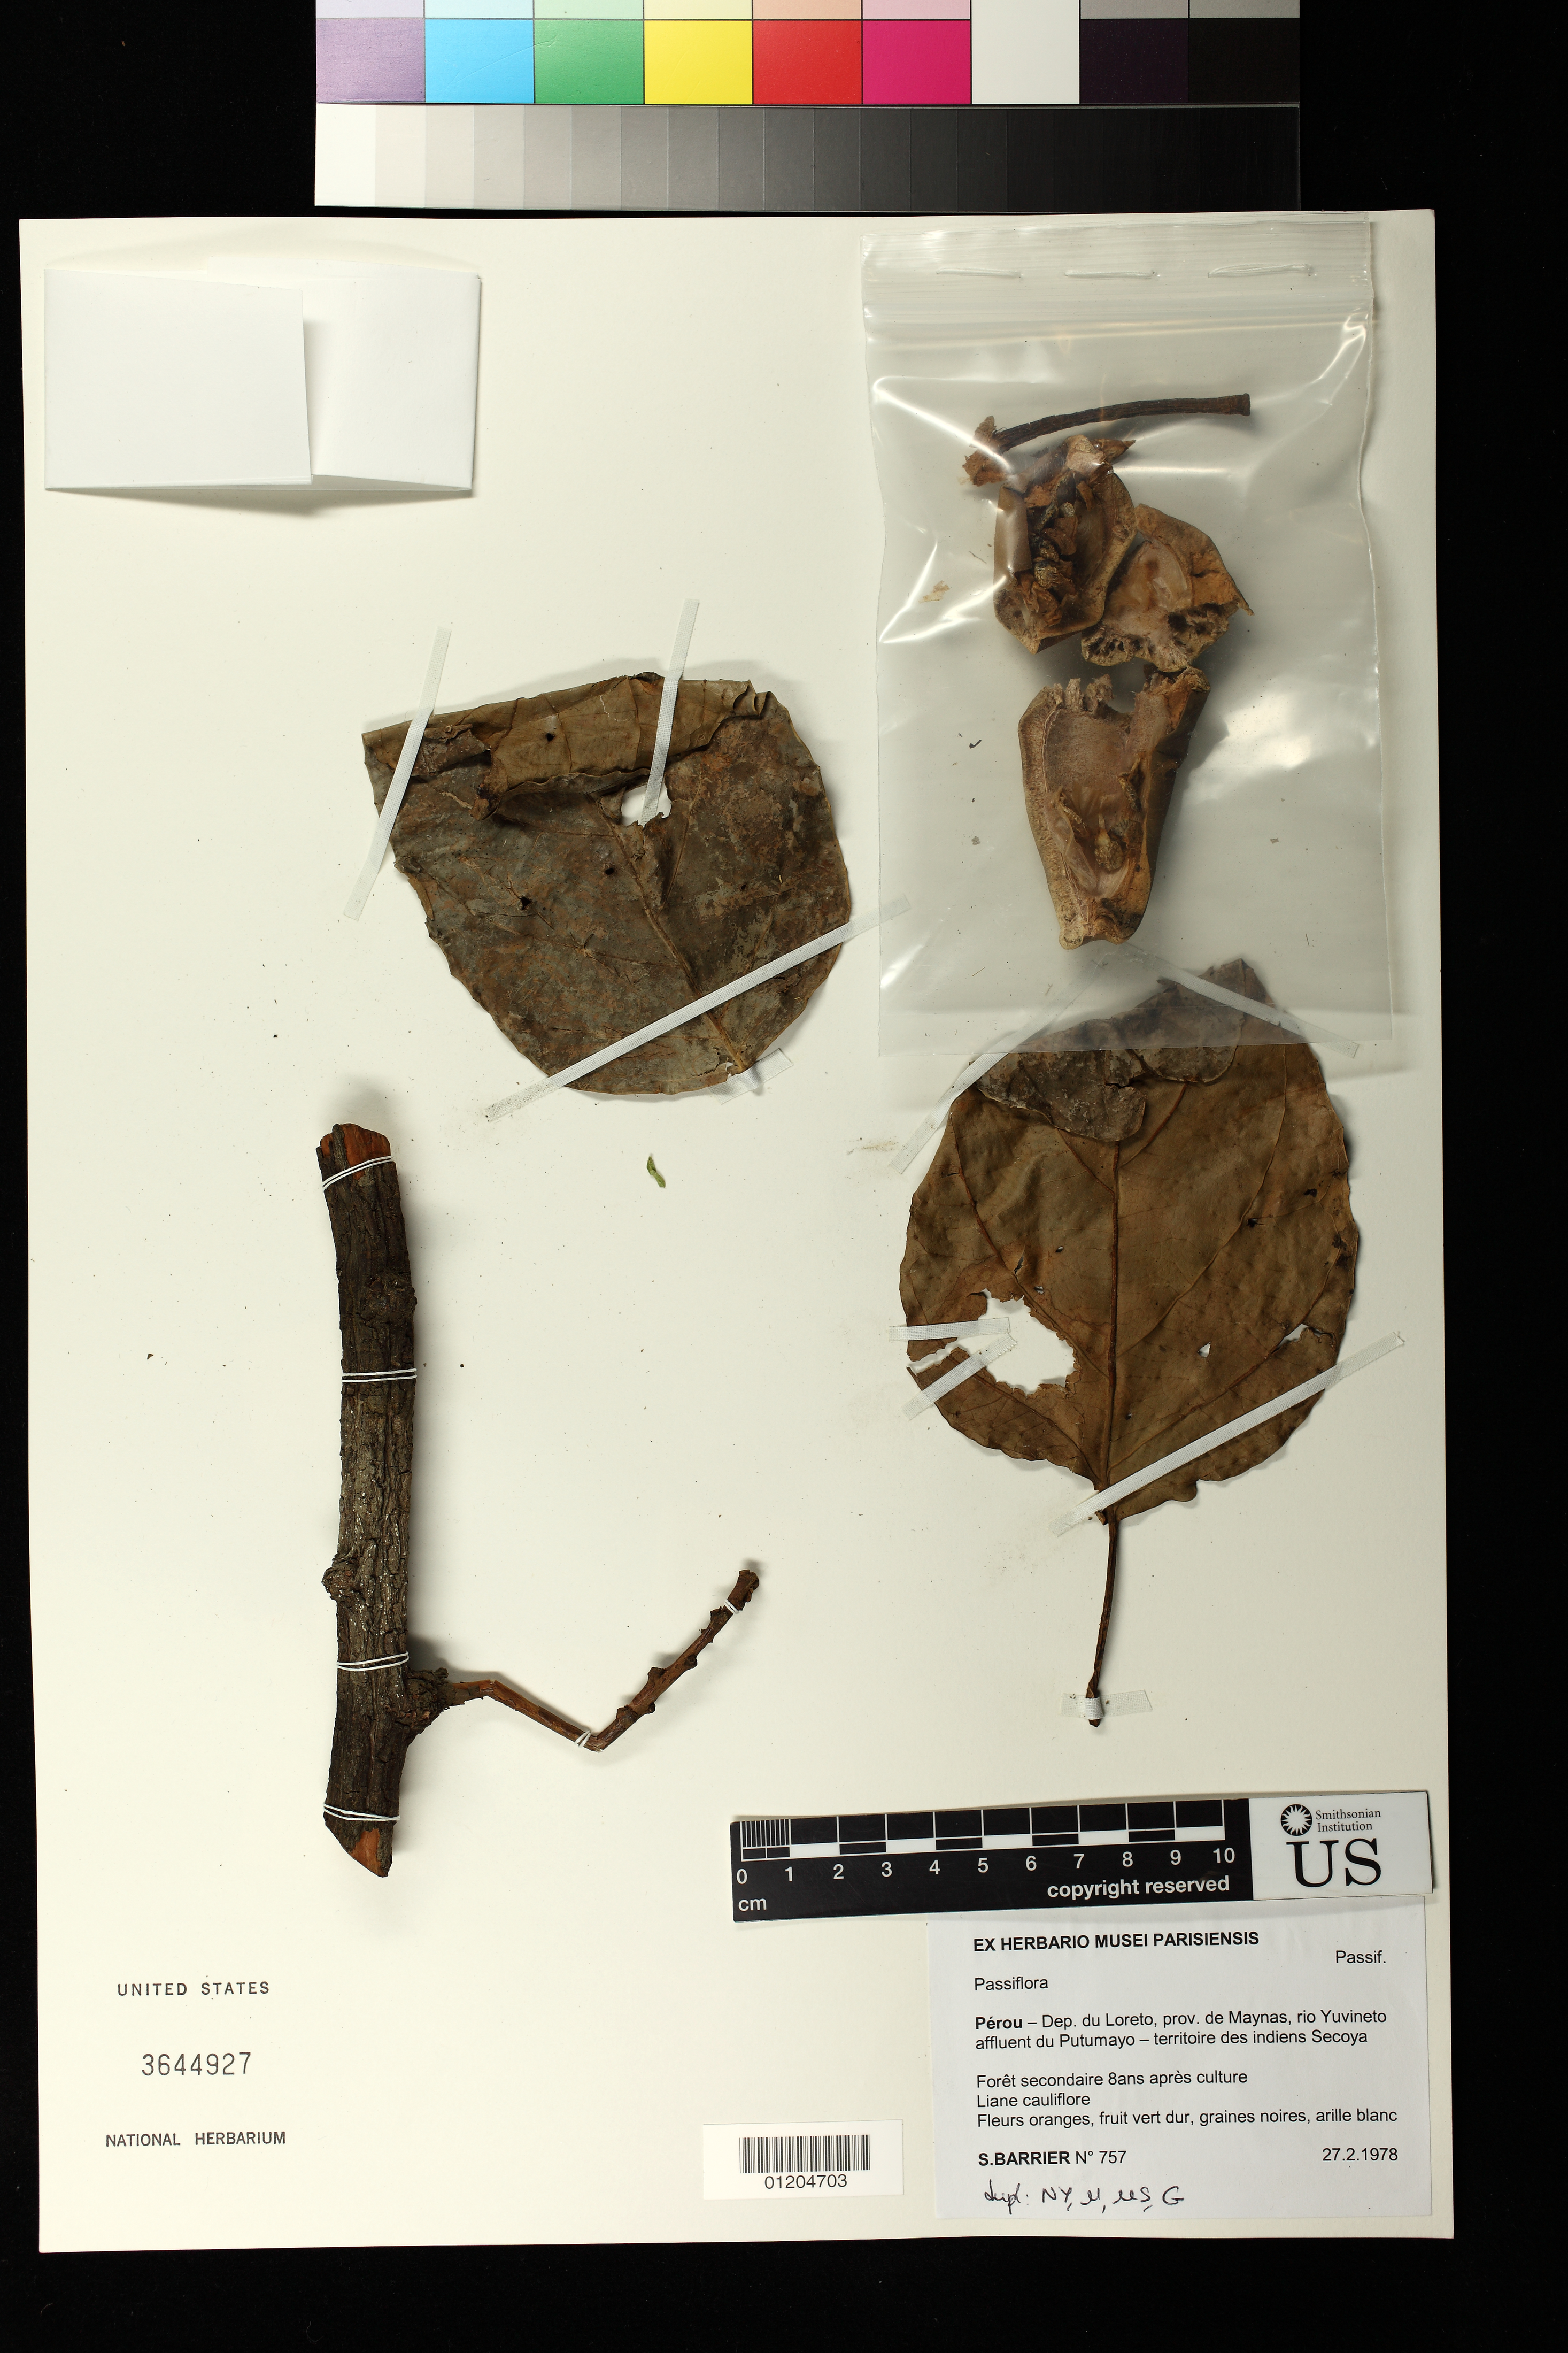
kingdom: Plantae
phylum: Tracheophyta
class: Magnoliopsida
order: Malpighiales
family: Passifloraceae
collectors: S. Barrier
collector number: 757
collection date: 1978-02-27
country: Peru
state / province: Loreto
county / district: Putumayo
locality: rio Yuvineto affluent du Putumayo, Indiens Secoya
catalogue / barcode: US 3644927